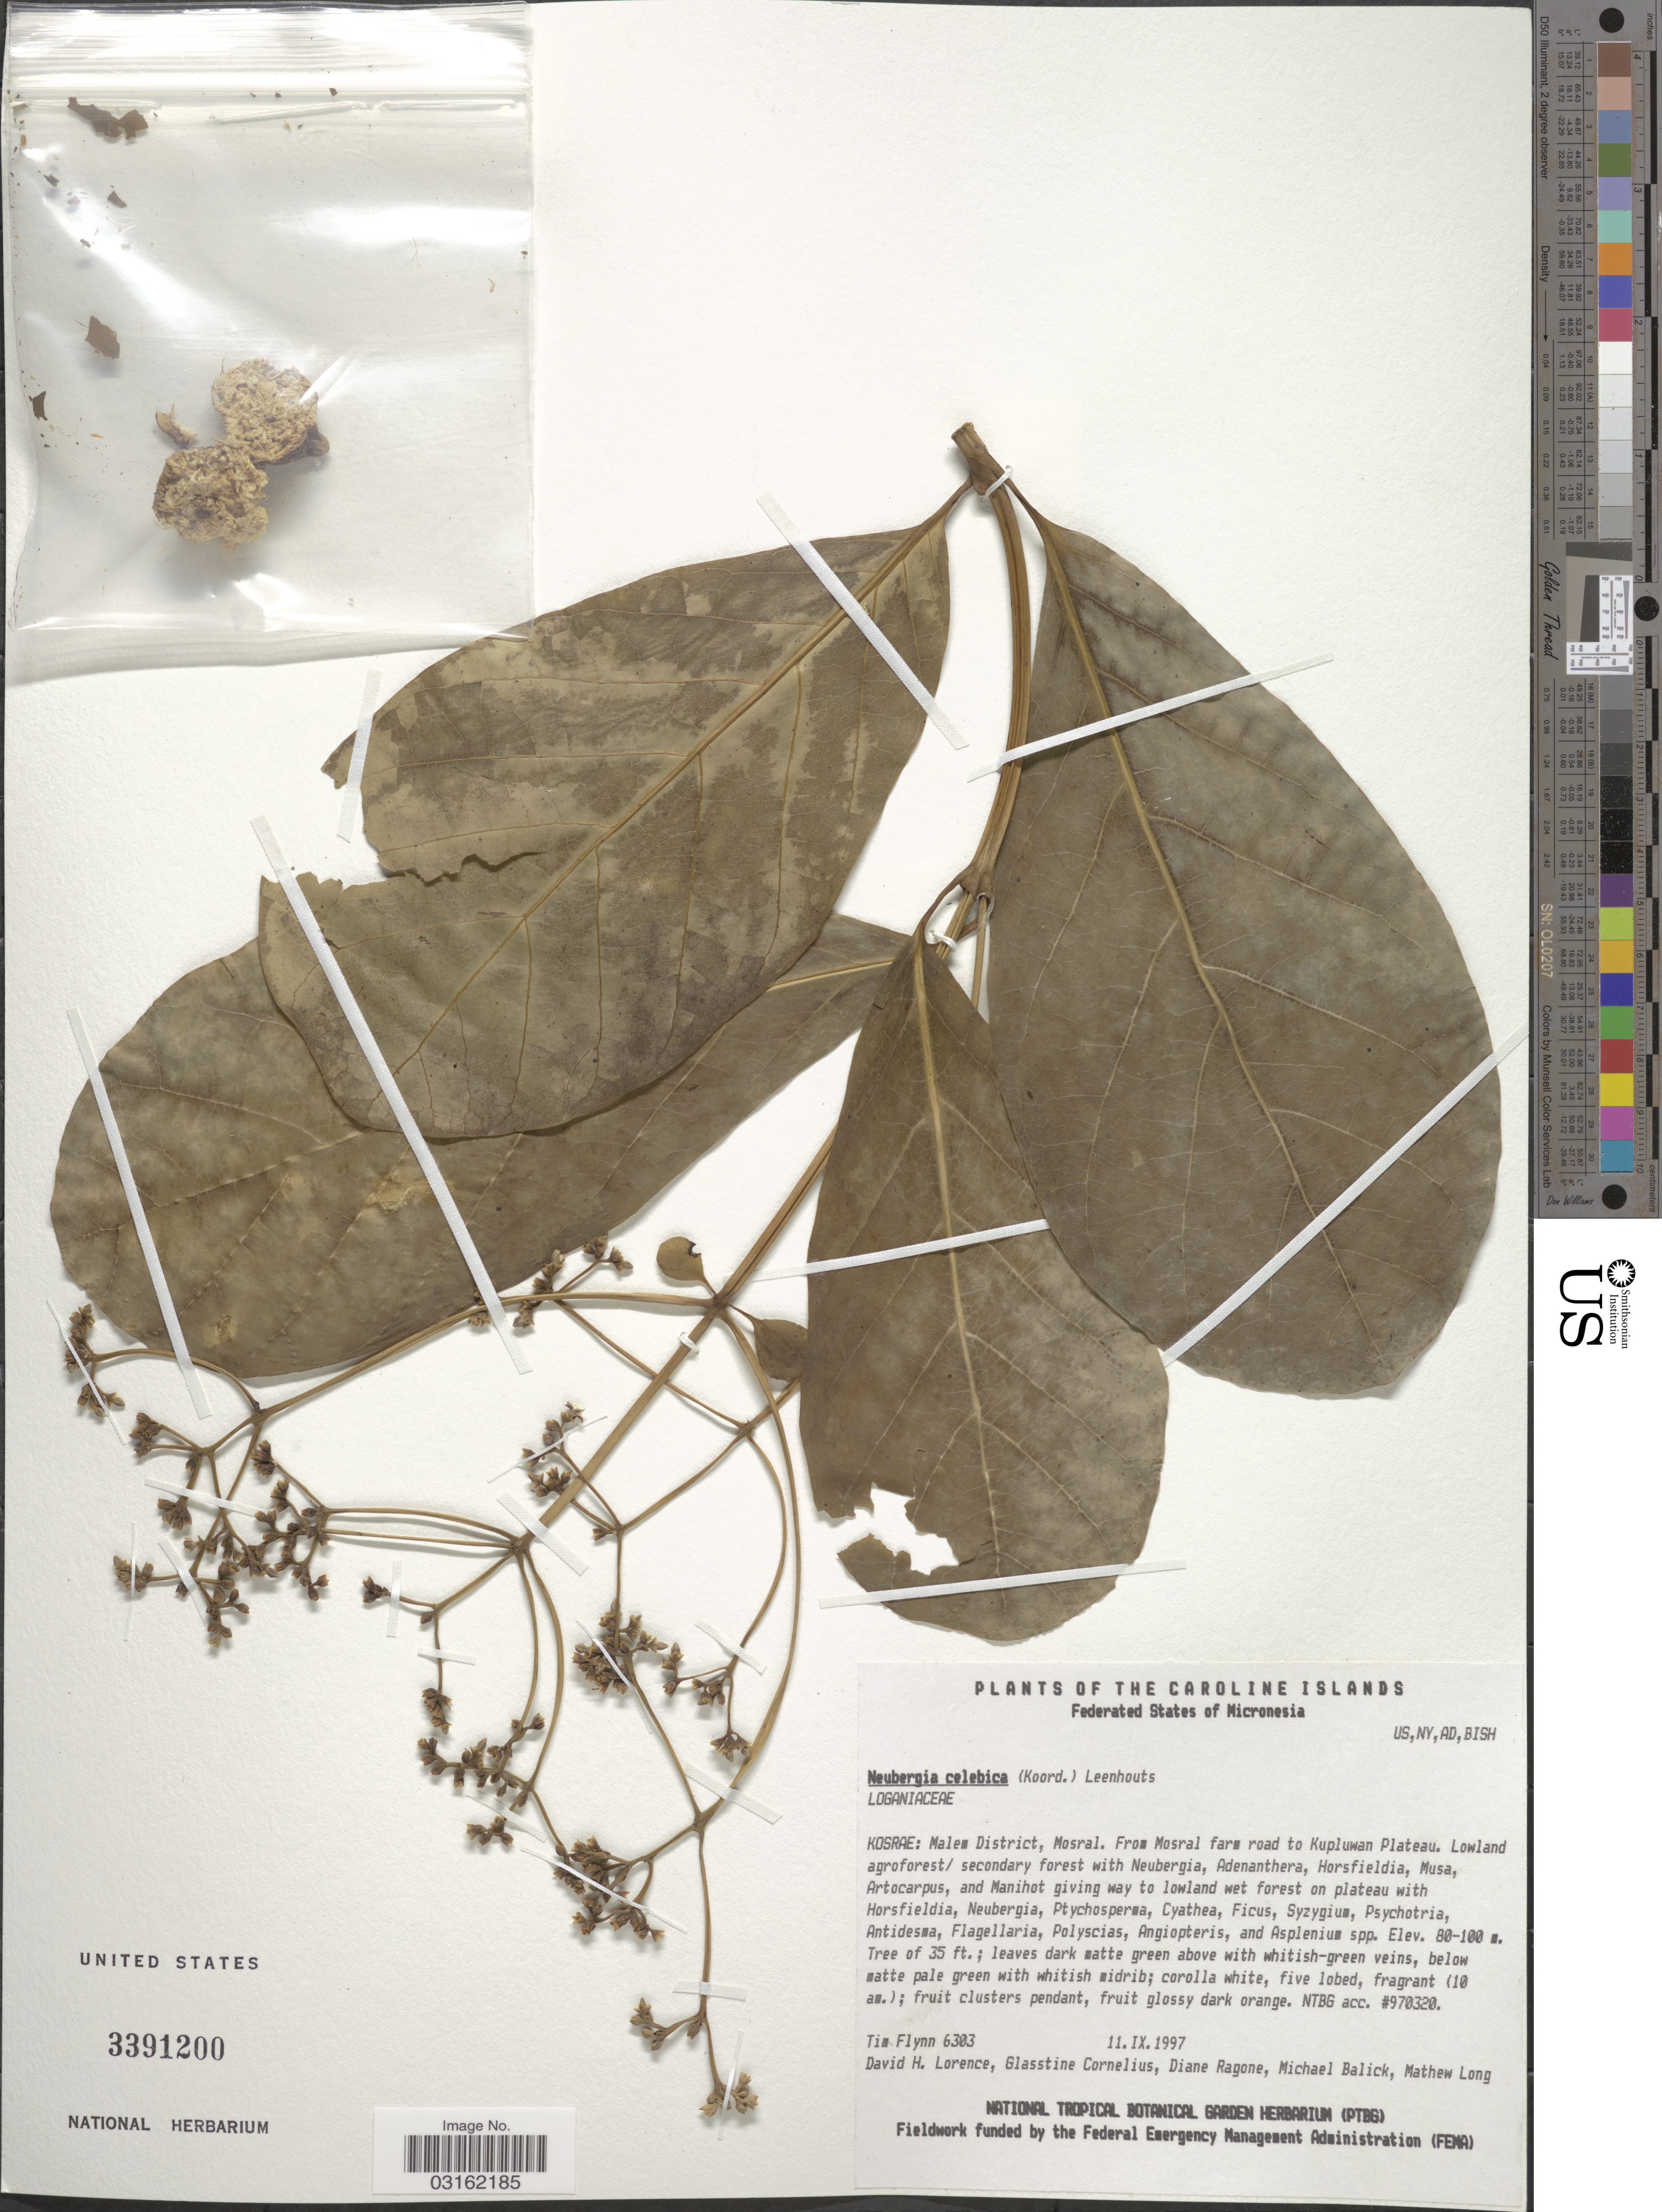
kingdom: Plantae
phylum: Tracheophyta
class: Magnoliopsida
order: Gentianales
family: Loganiaceae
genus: Neuburgia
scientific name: Neuburgia celebica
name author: (Koord.) Leenh.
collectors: T. Flynn, D. Lorence, G. Cornelius, D. Ragone & et al.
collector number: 6303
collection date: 1997-09-11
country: Micronesia, Federated States of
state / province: Kosrae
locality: Federated States of Micronesia, Kosrae: Malem District, Mosral. From Mosral farm road to Kupluwan Plateau.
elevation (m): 80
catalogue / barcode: US 3391200